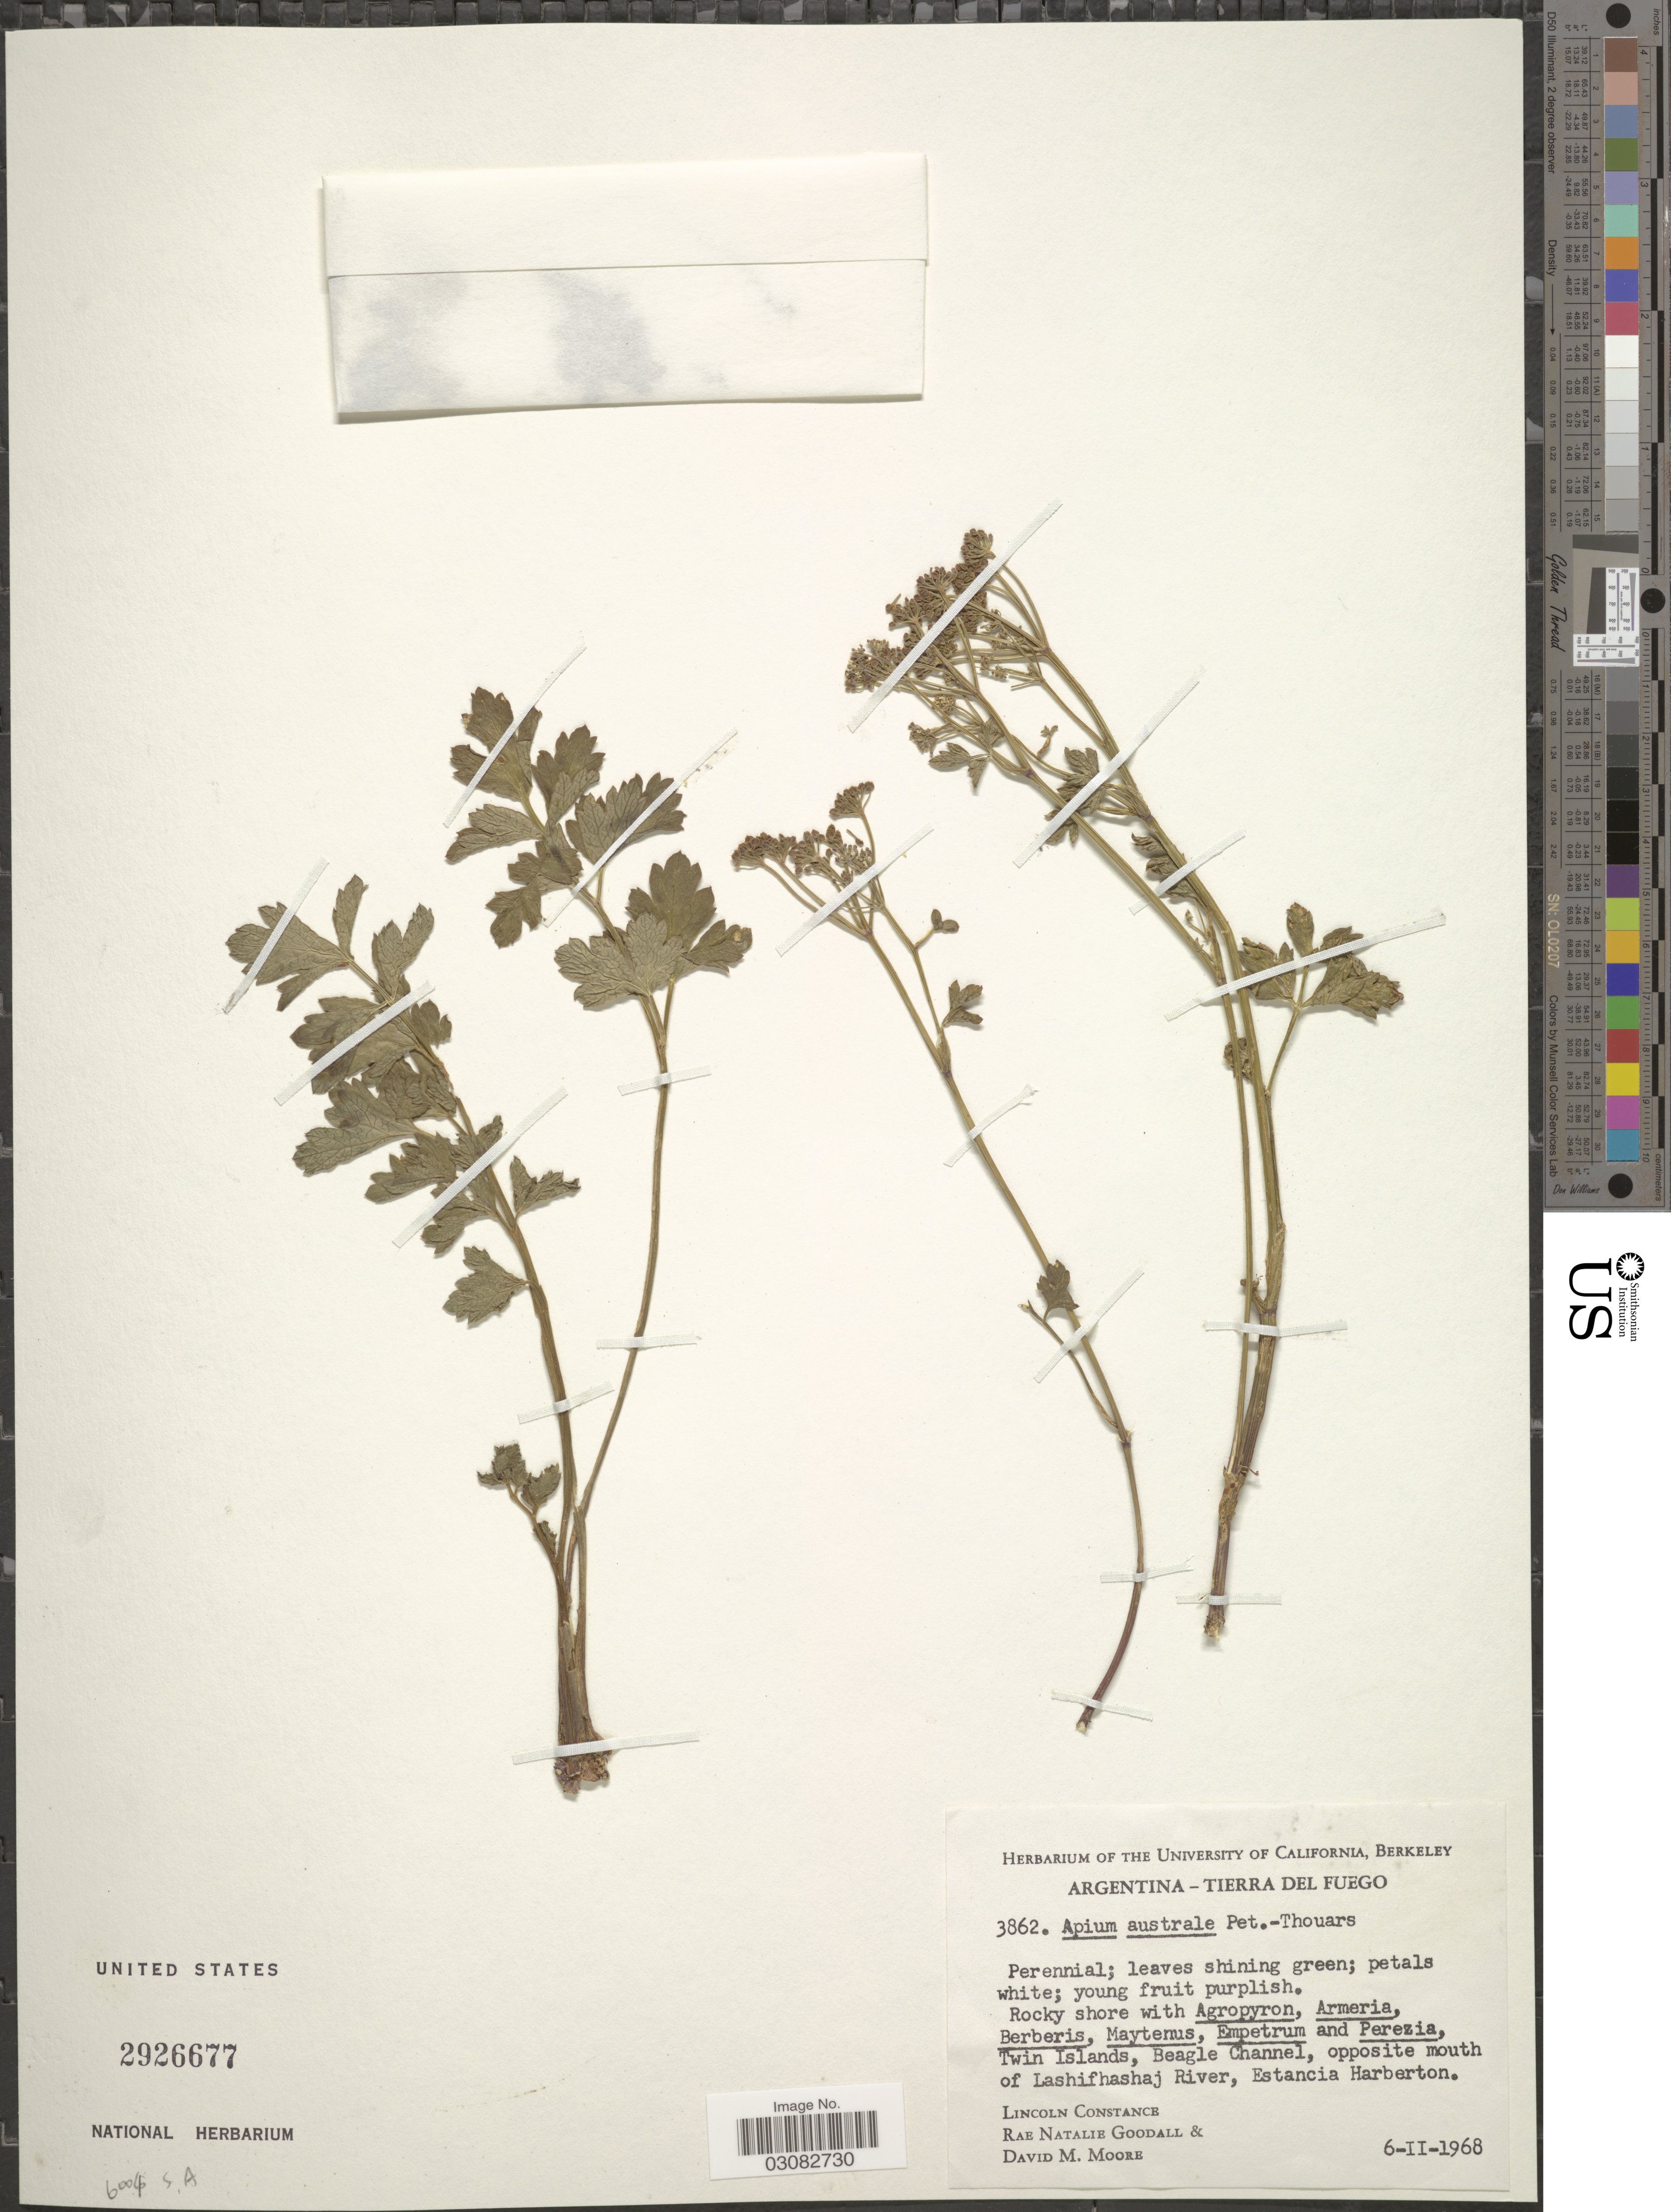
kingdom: Plantae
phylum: Tracheophyta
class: Magnoliopsida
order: Apiales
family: Apiaceae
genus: Apium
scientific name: Apium australe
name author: Thouars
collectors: L. Constance, R. Goodall & D. Moore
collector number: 3862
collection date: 1968-02-06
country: Argentina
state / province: Tierra del Fuego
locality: Twin Islands, Beagle Channel, opposite mouth of Lashifhashaj River, Estancia Harberton.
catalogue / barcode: US 2926677